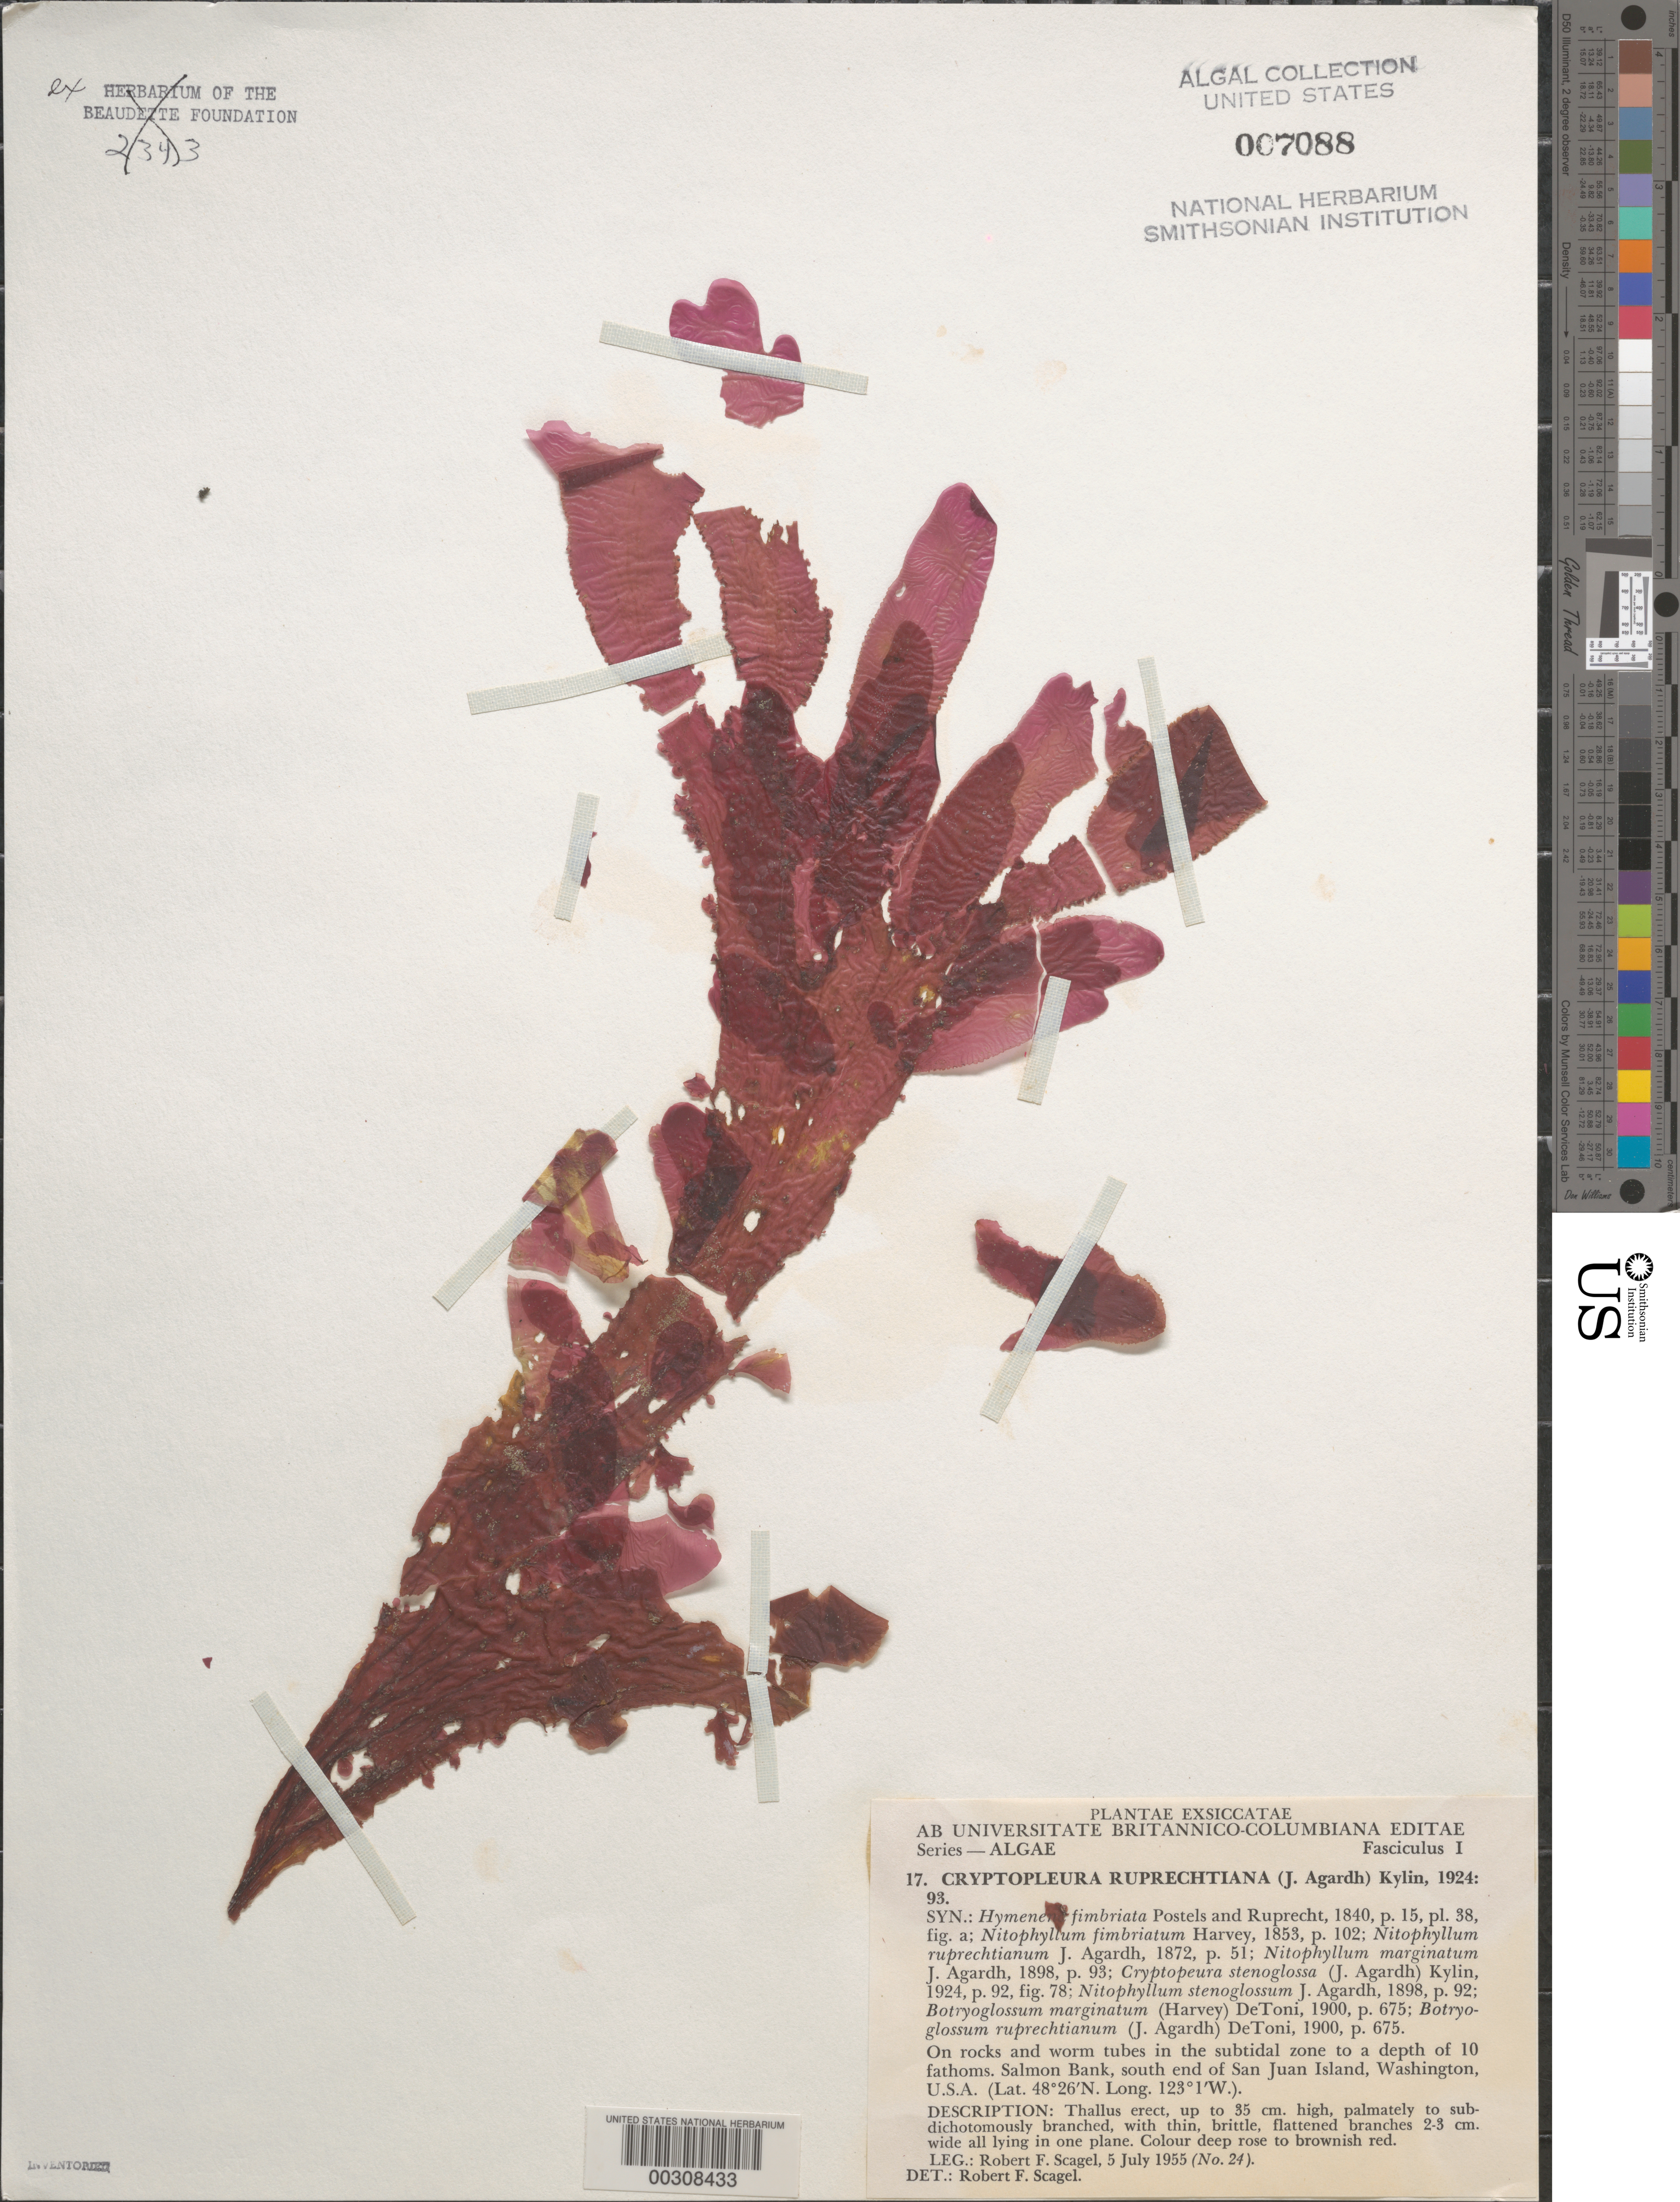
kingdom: Plantae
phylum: Rhodophyta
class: Florideophyceae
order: Ceramiales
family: Delesseriaceae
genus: Cryptopleura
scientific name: Cryptopleura ruprechtiana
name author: (J. Agardh) Kylin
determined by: Scagel, R. F.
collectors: R. F. Scagel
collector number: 24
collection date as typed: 05 Jul 1955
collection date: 1955-07-05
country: United States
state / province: Washington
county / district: San Juan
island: San Juan Island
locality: Salmon Bank, off San Juan Island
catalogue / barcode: US 7088